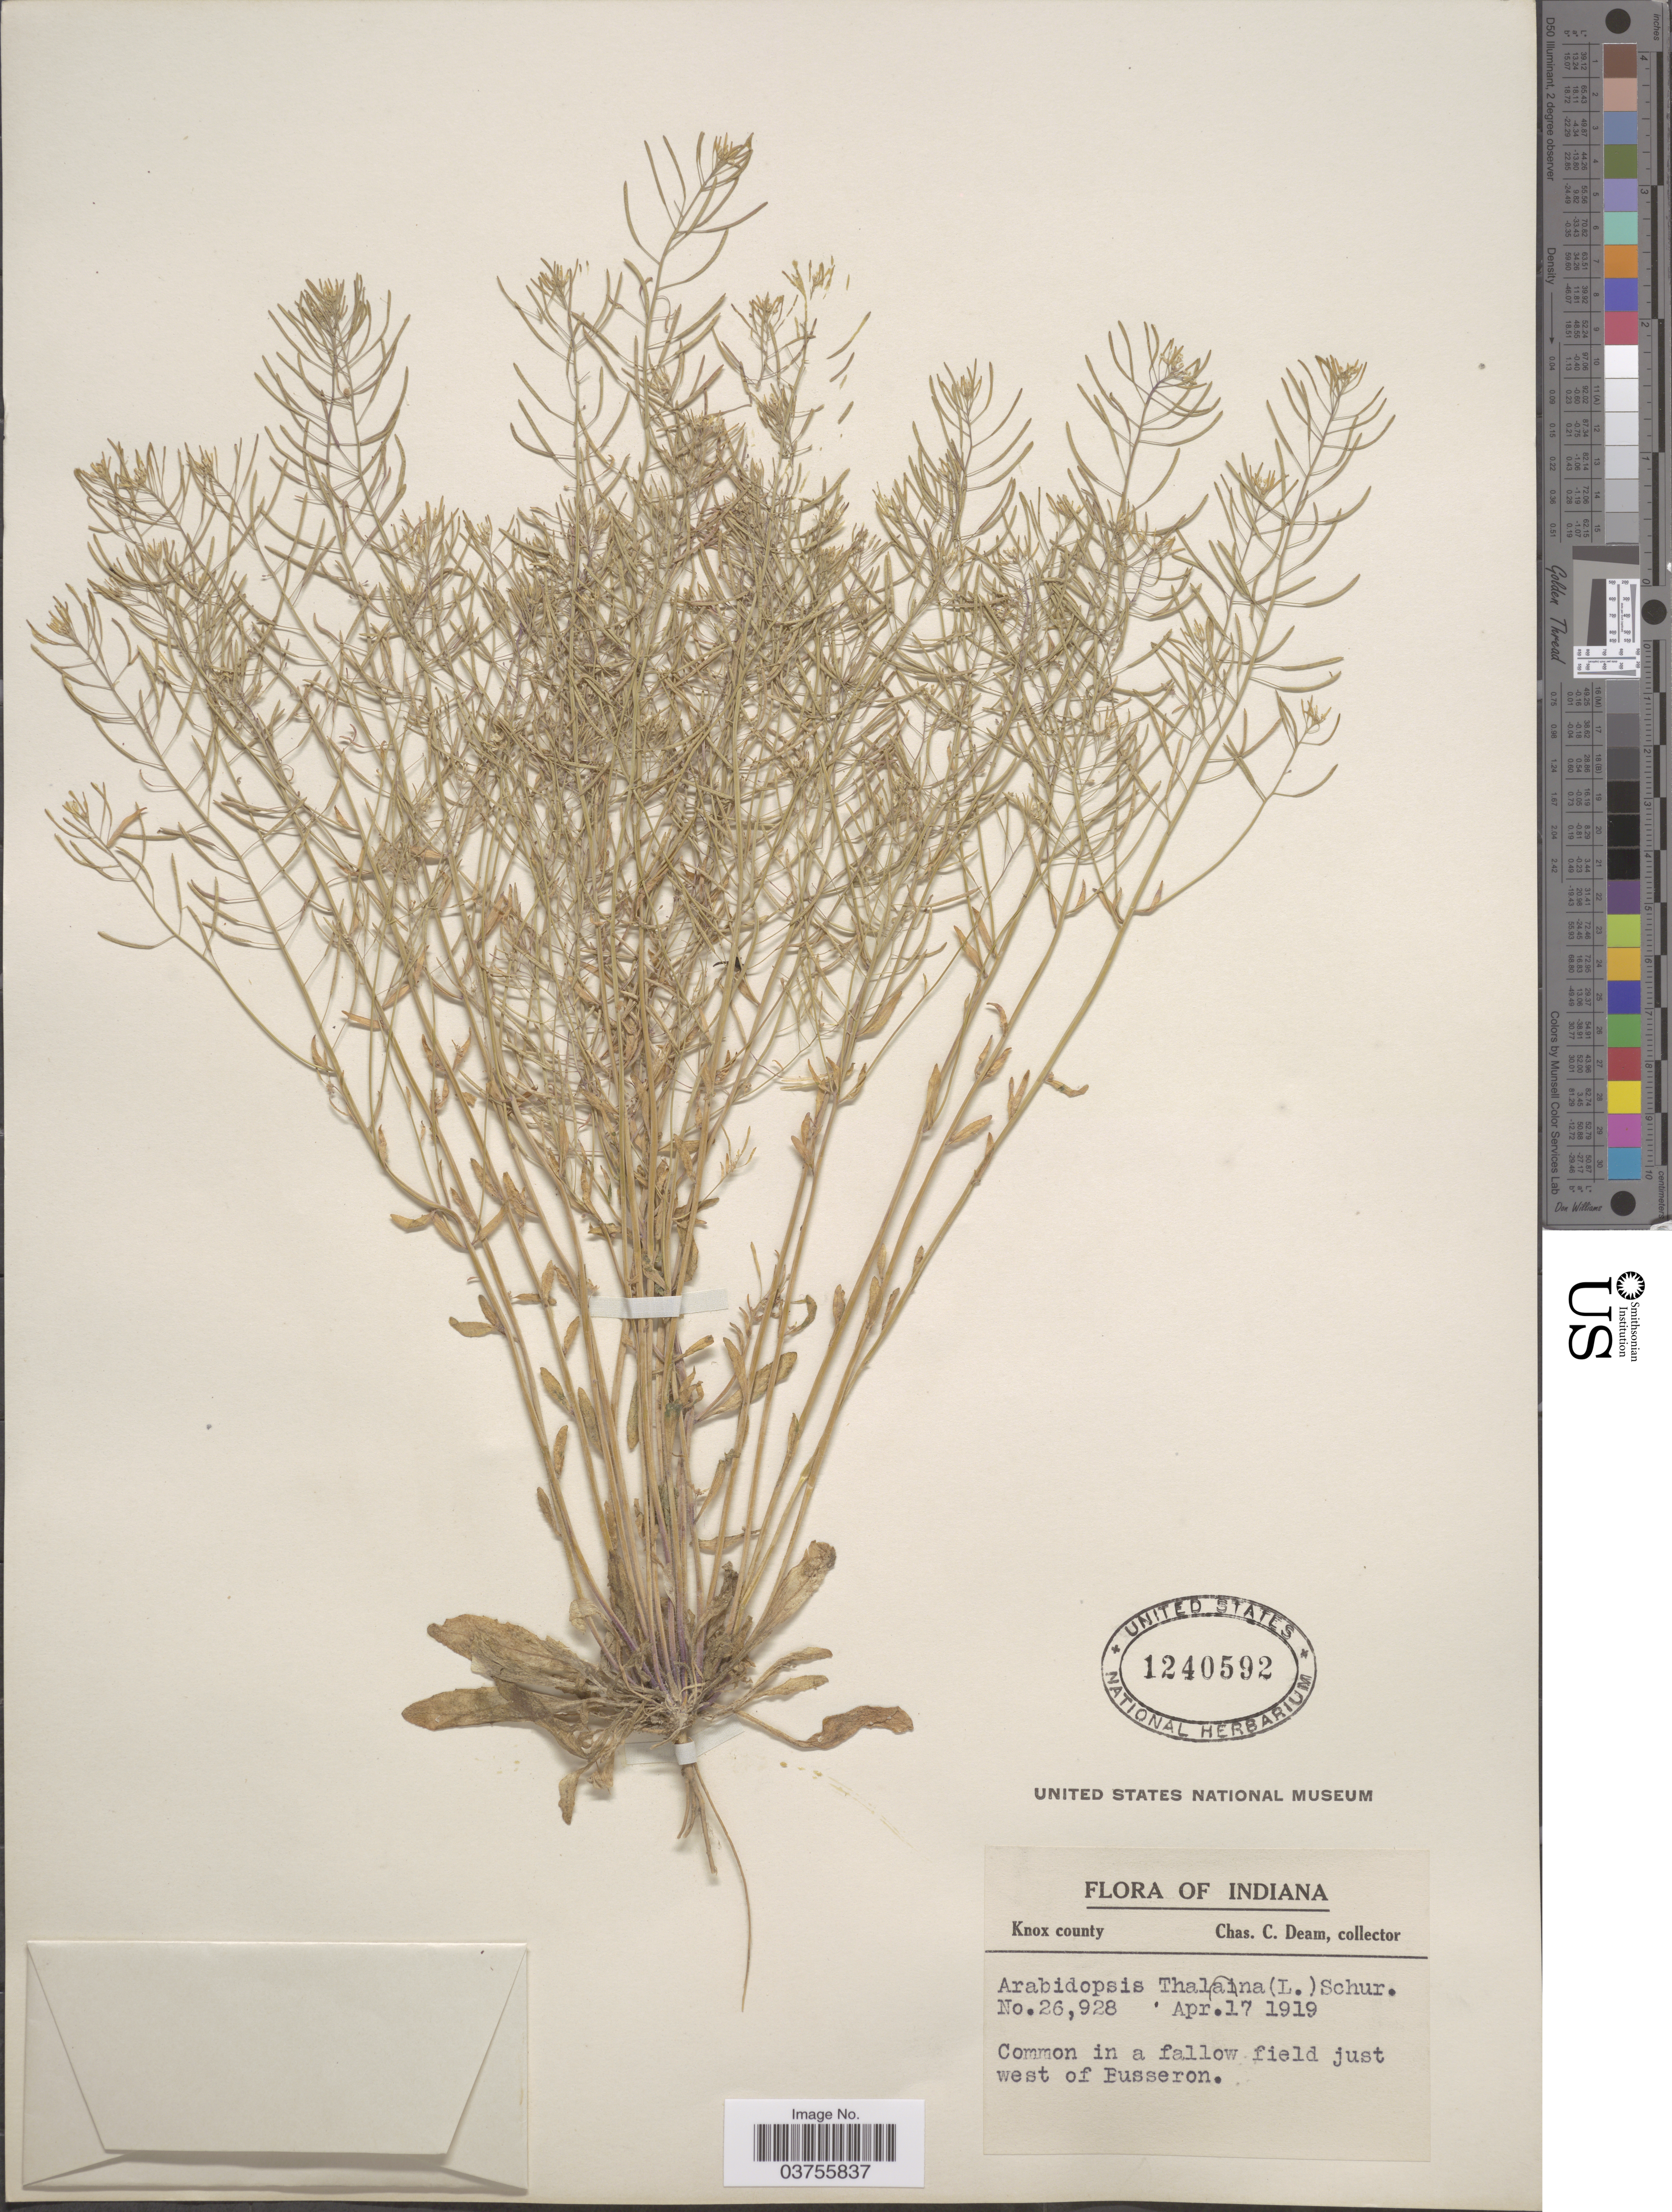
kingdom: Plantae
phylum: Tracheophyta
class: Magnoliopsida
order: Brassicales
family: Brassicaceae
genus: Arabidopsis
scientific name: Arabidopsis thaliana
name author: (L.) Heynh.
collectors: C. C. Deam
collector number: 26928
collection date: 1919-04-17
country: United States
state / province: Indiana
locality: Knox county. Just west of Busseron.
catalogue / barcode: US 1240592